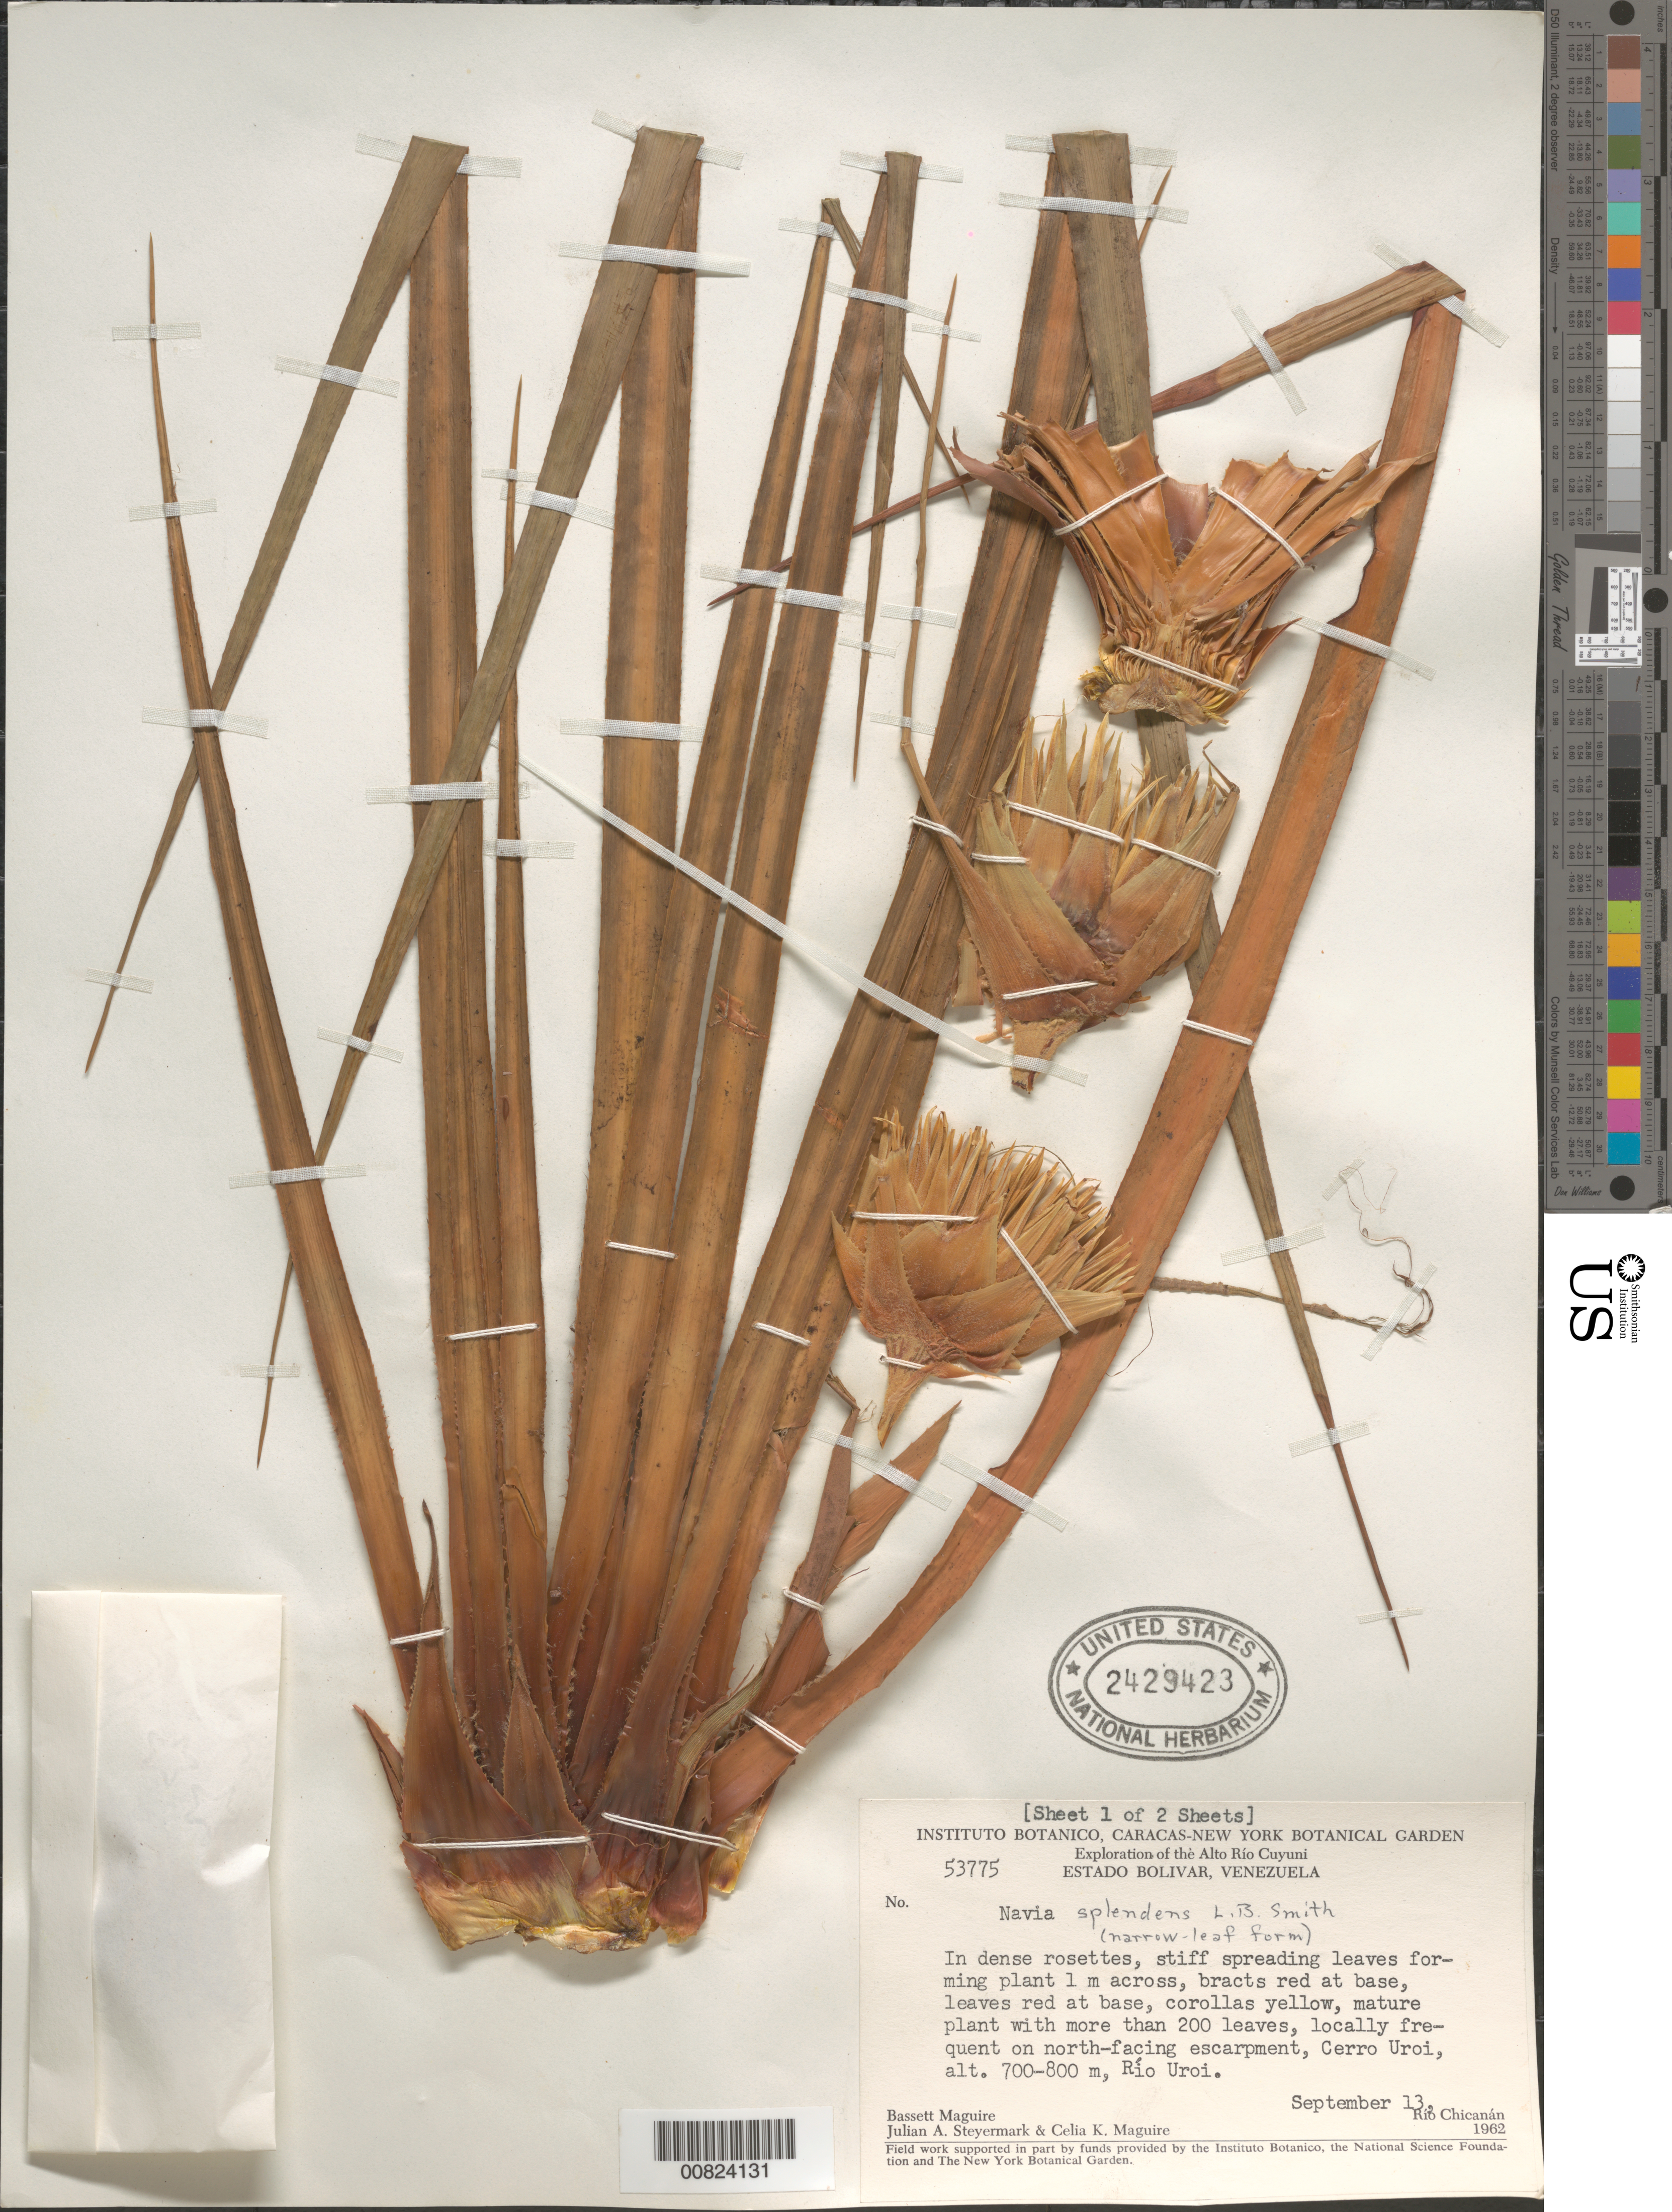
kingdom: Plantae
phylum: Tracheophyta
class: Liliopsida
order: Poales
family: Bromeliaceae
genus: Navia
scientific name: Navia splendens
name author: L.B. Sm.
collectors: B. Maguire, J. Steyermark & C. K. Maguire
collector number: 53775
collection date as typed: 13-Sep-62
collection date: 1962-09-13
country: Venezuela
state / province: Bolívar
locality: Alto Río Cuyuni, Cerro Uroi, Río Uroi, Upper Río Cuyuni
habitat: Exposed section of north-facing escarpment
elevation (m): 700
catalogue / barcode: US 2429423